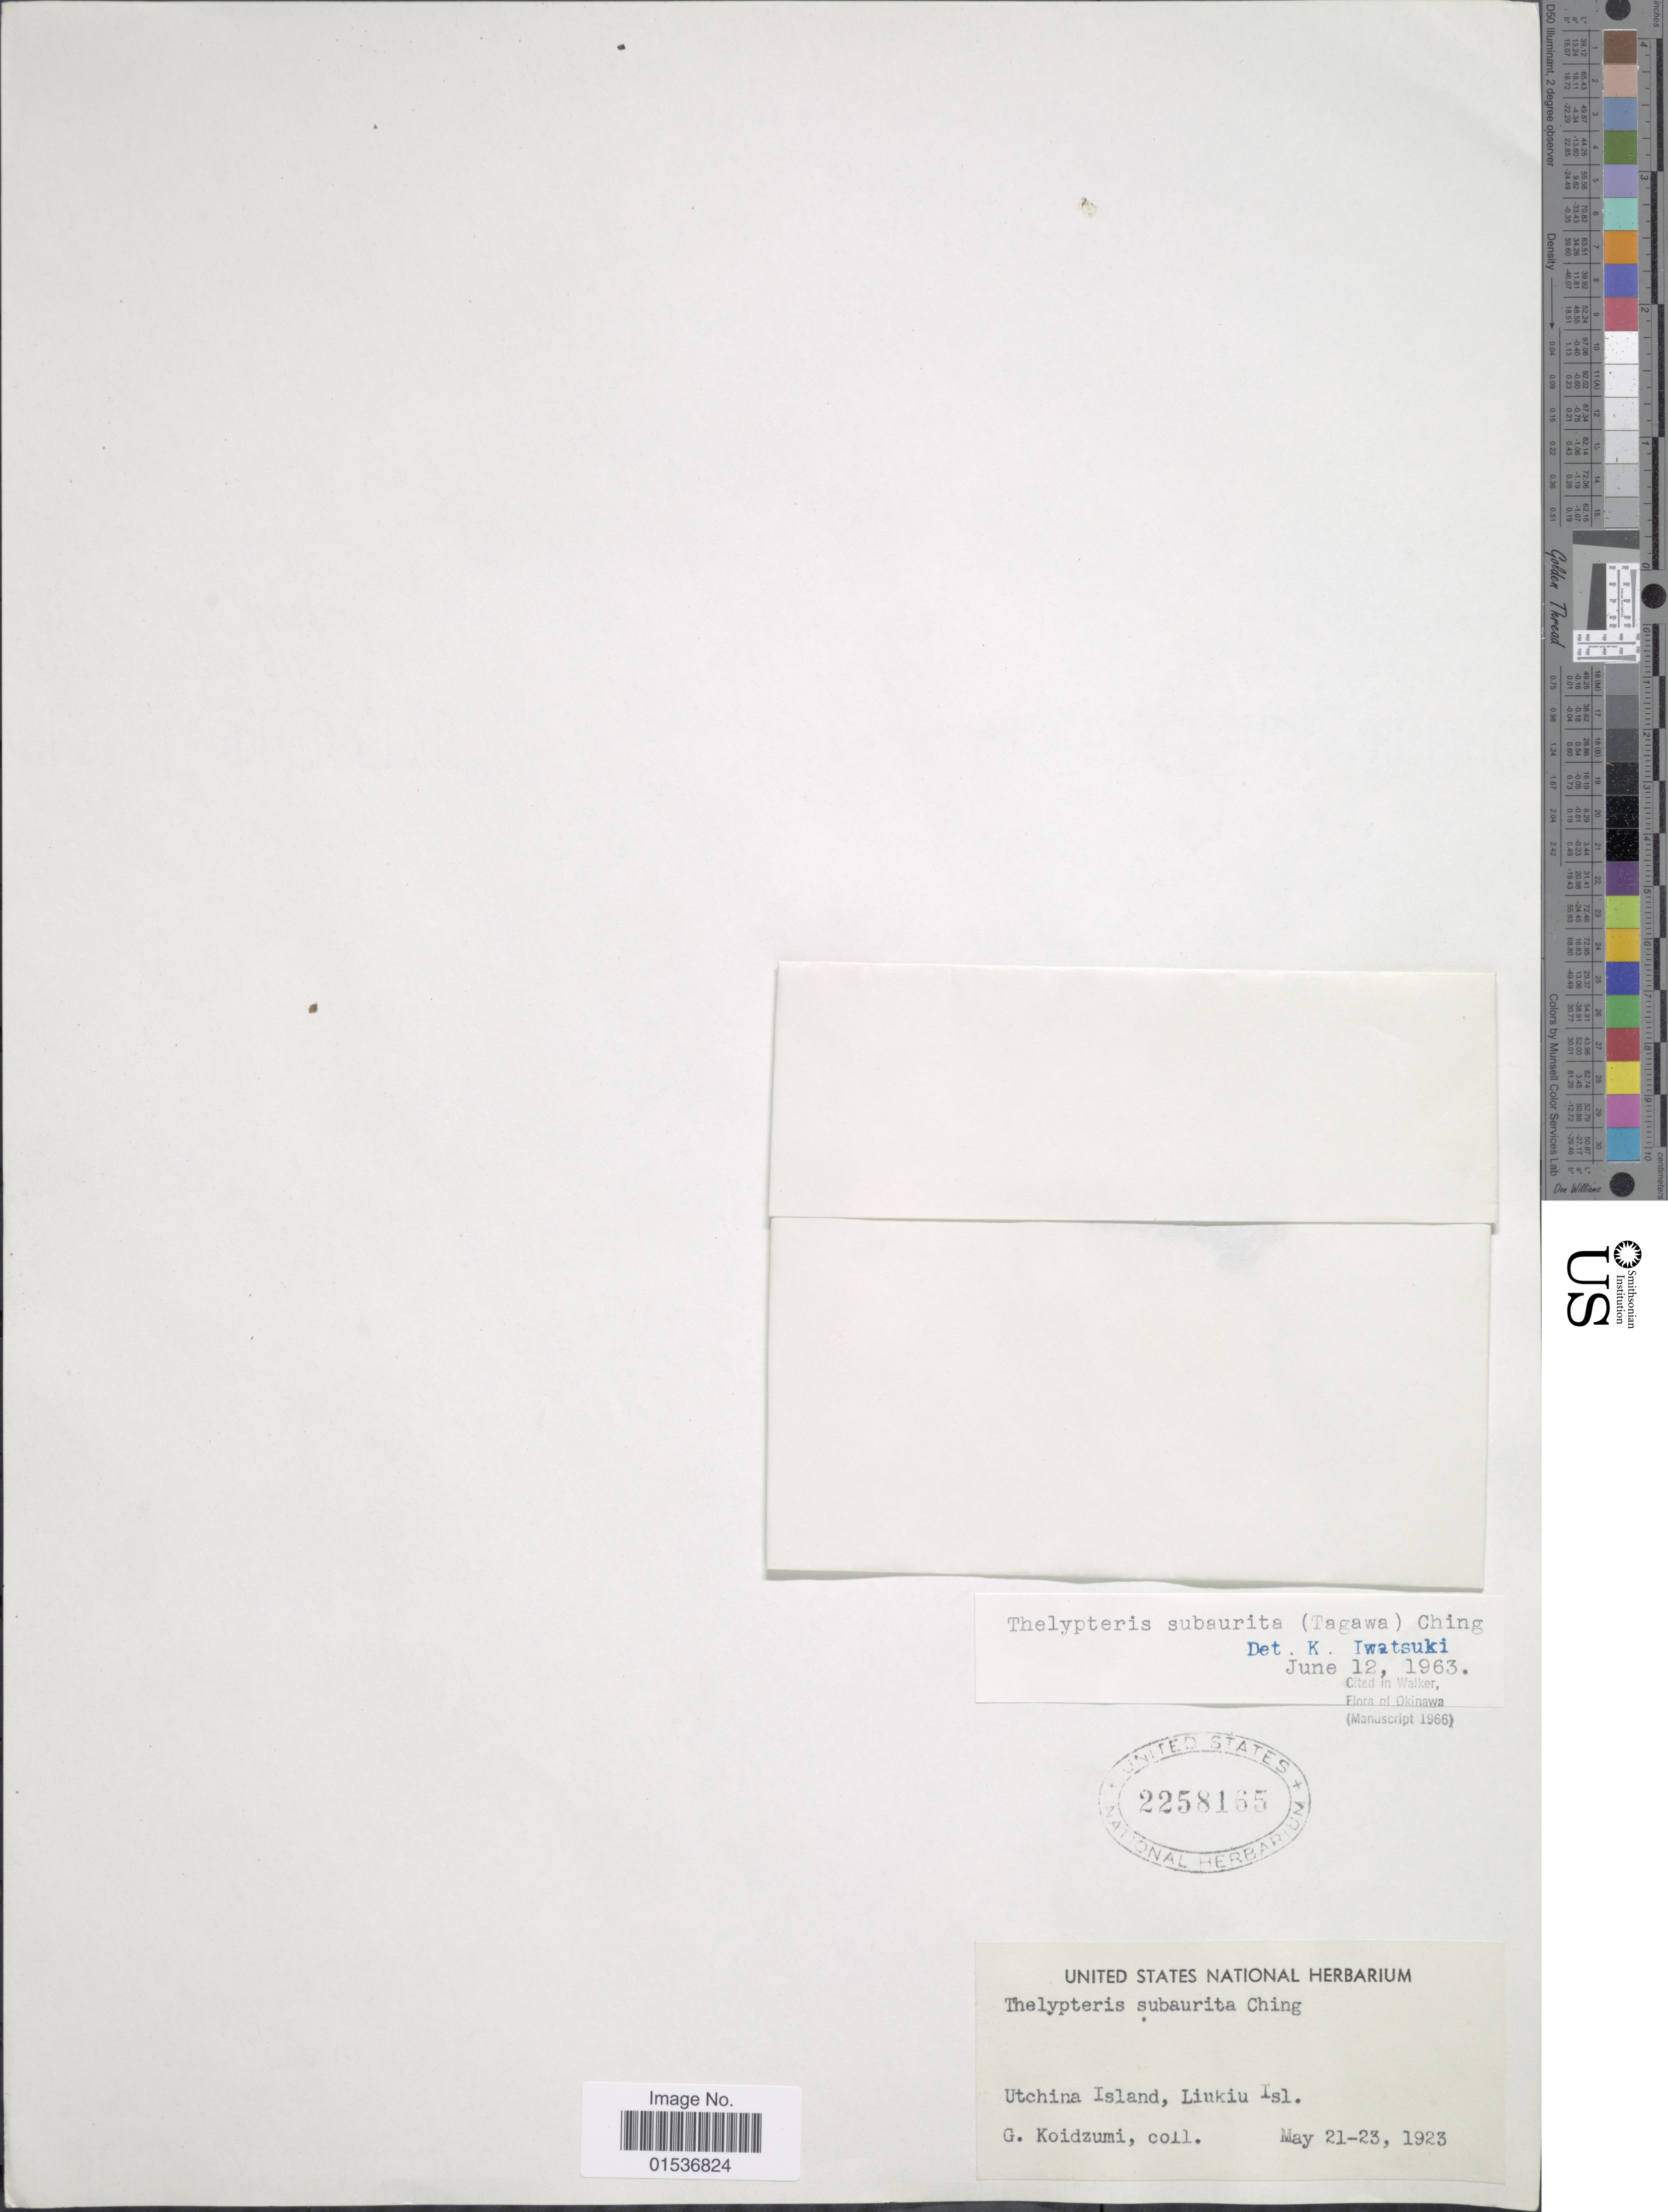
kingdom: Plantae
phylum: Tracheophyta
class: Polypodiopsida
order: Polypodiales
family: Thelypteridaceae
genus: Pseudophegopteris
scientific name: Pseudophegopteris subaurita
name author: (Tagawa) Ching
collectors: G. Koidzumi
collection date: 1923-05-21/1923-05-23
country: Japan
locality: Utchina Island, Liukiu Isl.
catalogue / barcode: US 2258165